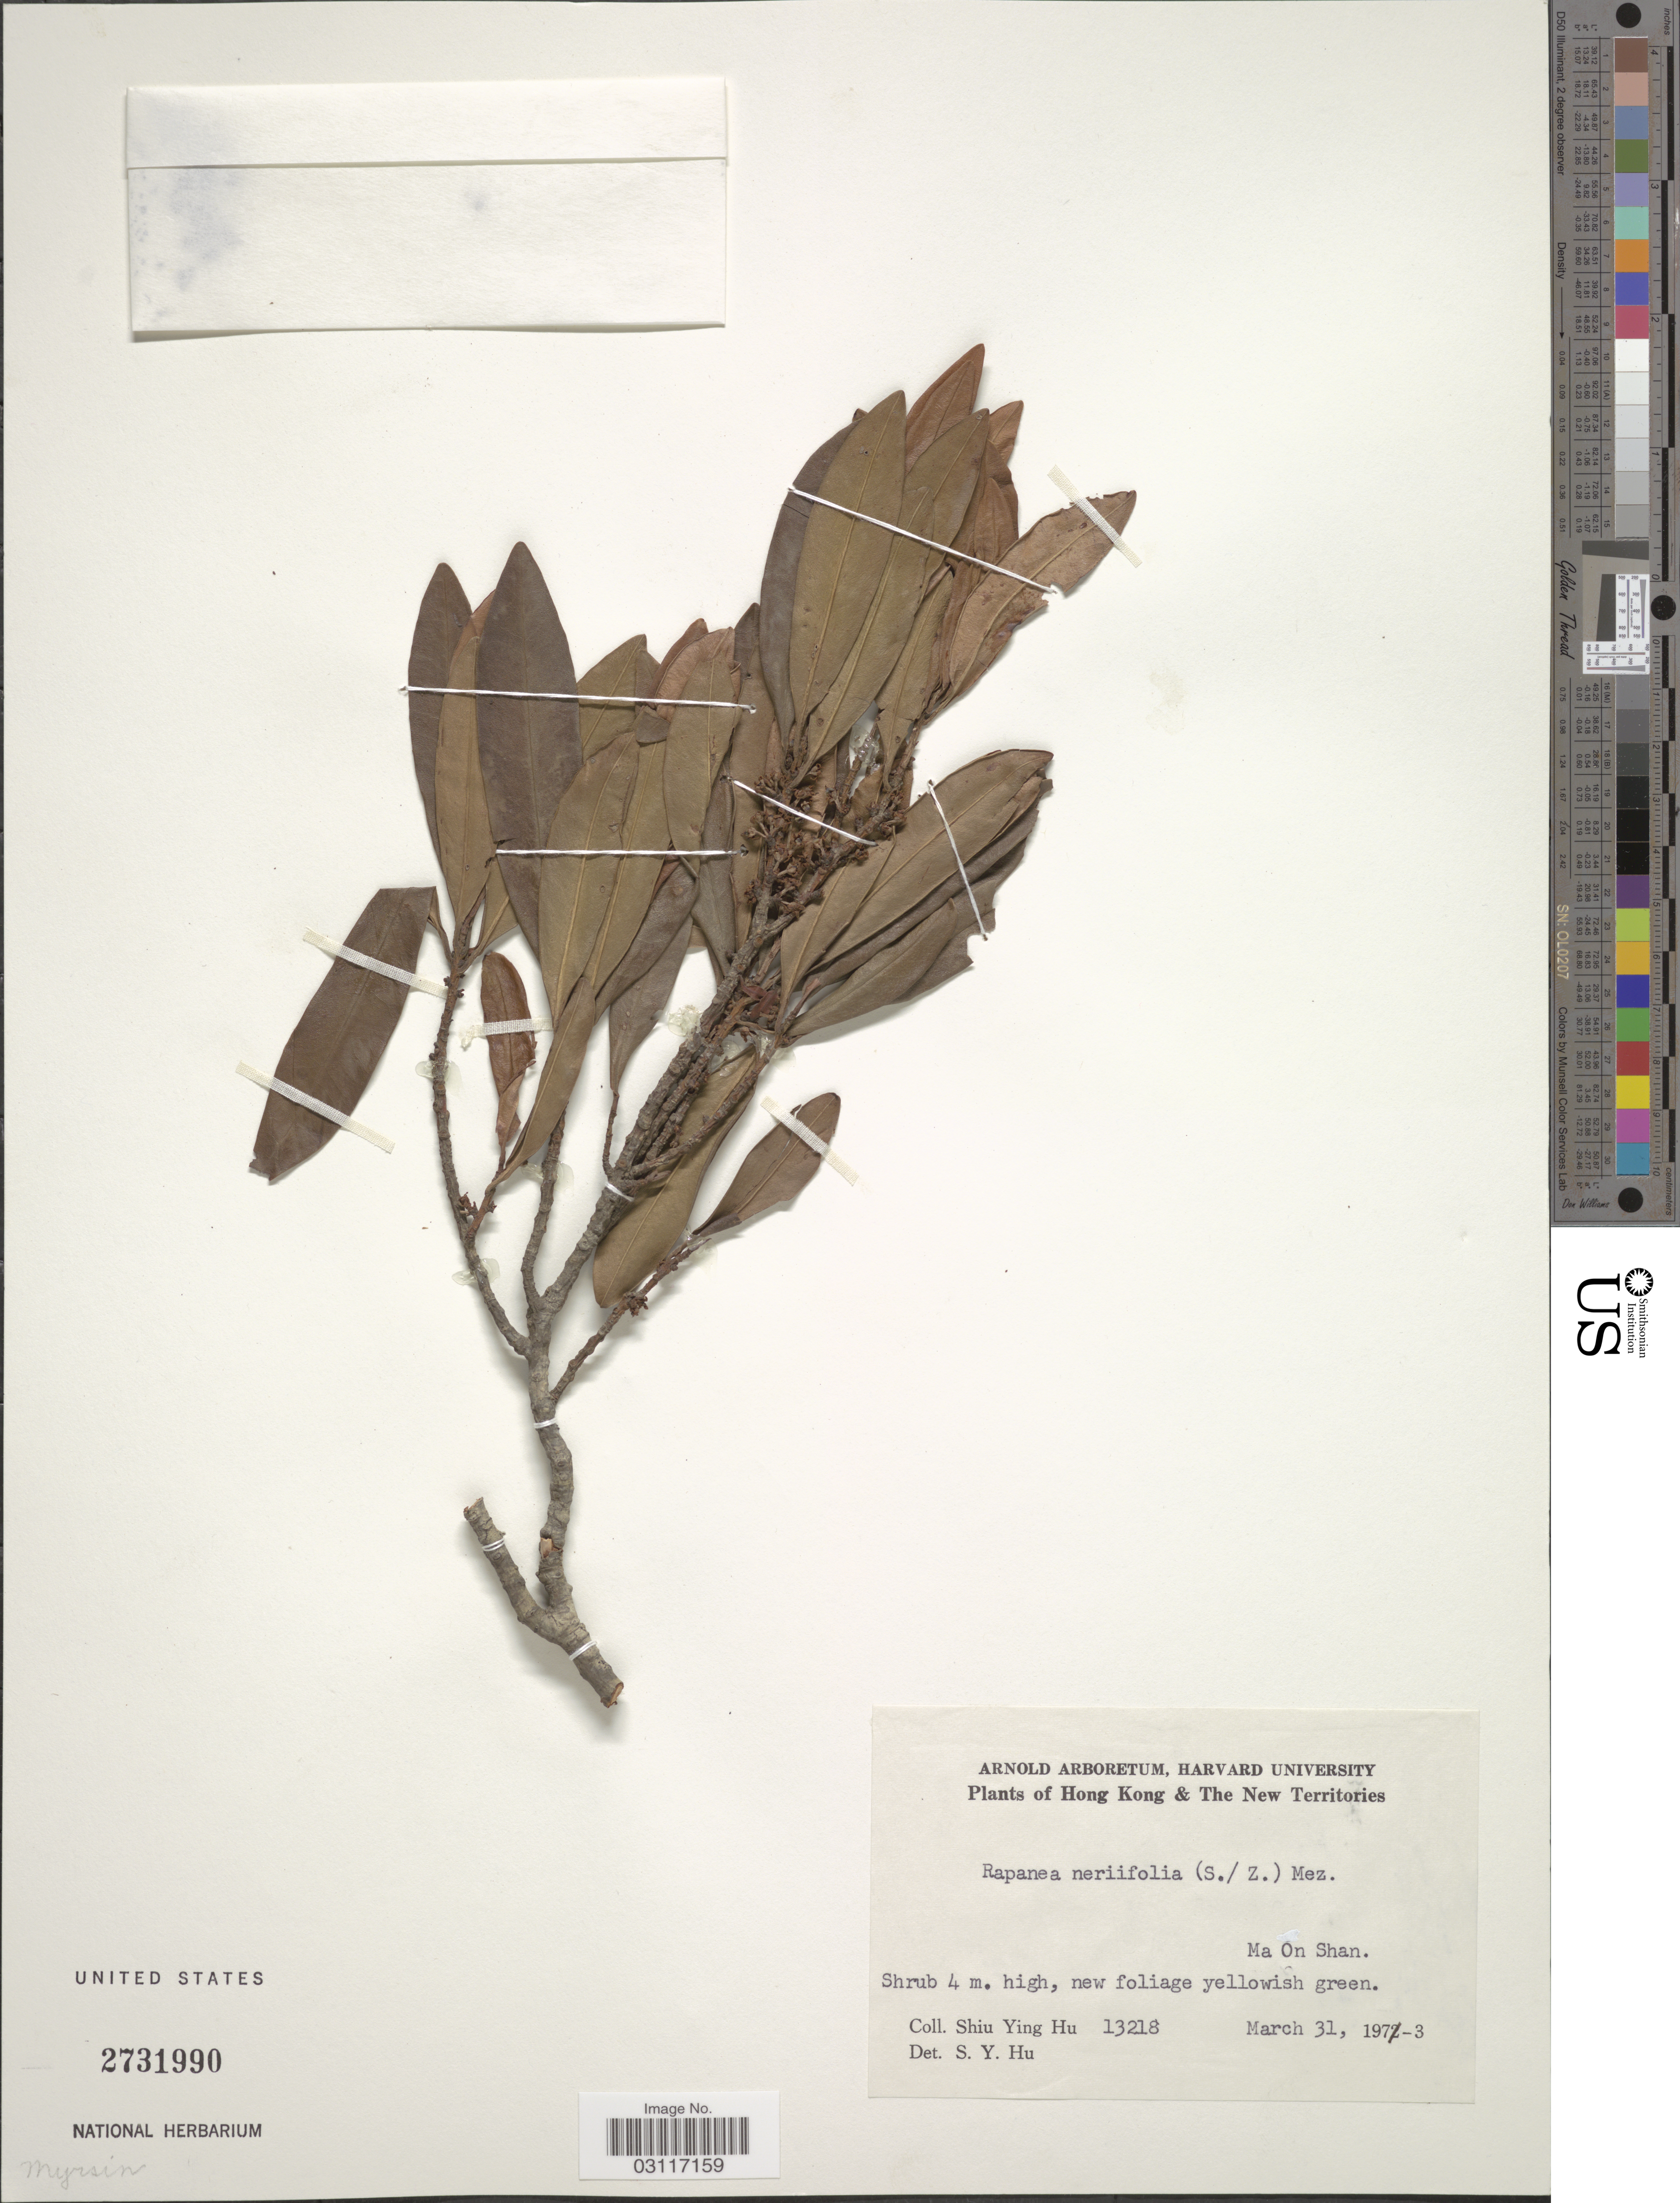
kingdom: Plantae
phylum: Tracheophyta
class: Magnoliopsida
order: Ericales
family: Primulaceae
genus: Myrsine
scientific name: Myrsine seguinii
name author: H. Lév.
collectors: S. Y. Hu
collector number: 13218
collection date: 1973-03-31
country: China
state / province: Hong Kong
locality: The New Territories. Ma On Shan.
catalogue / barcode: US 2731990